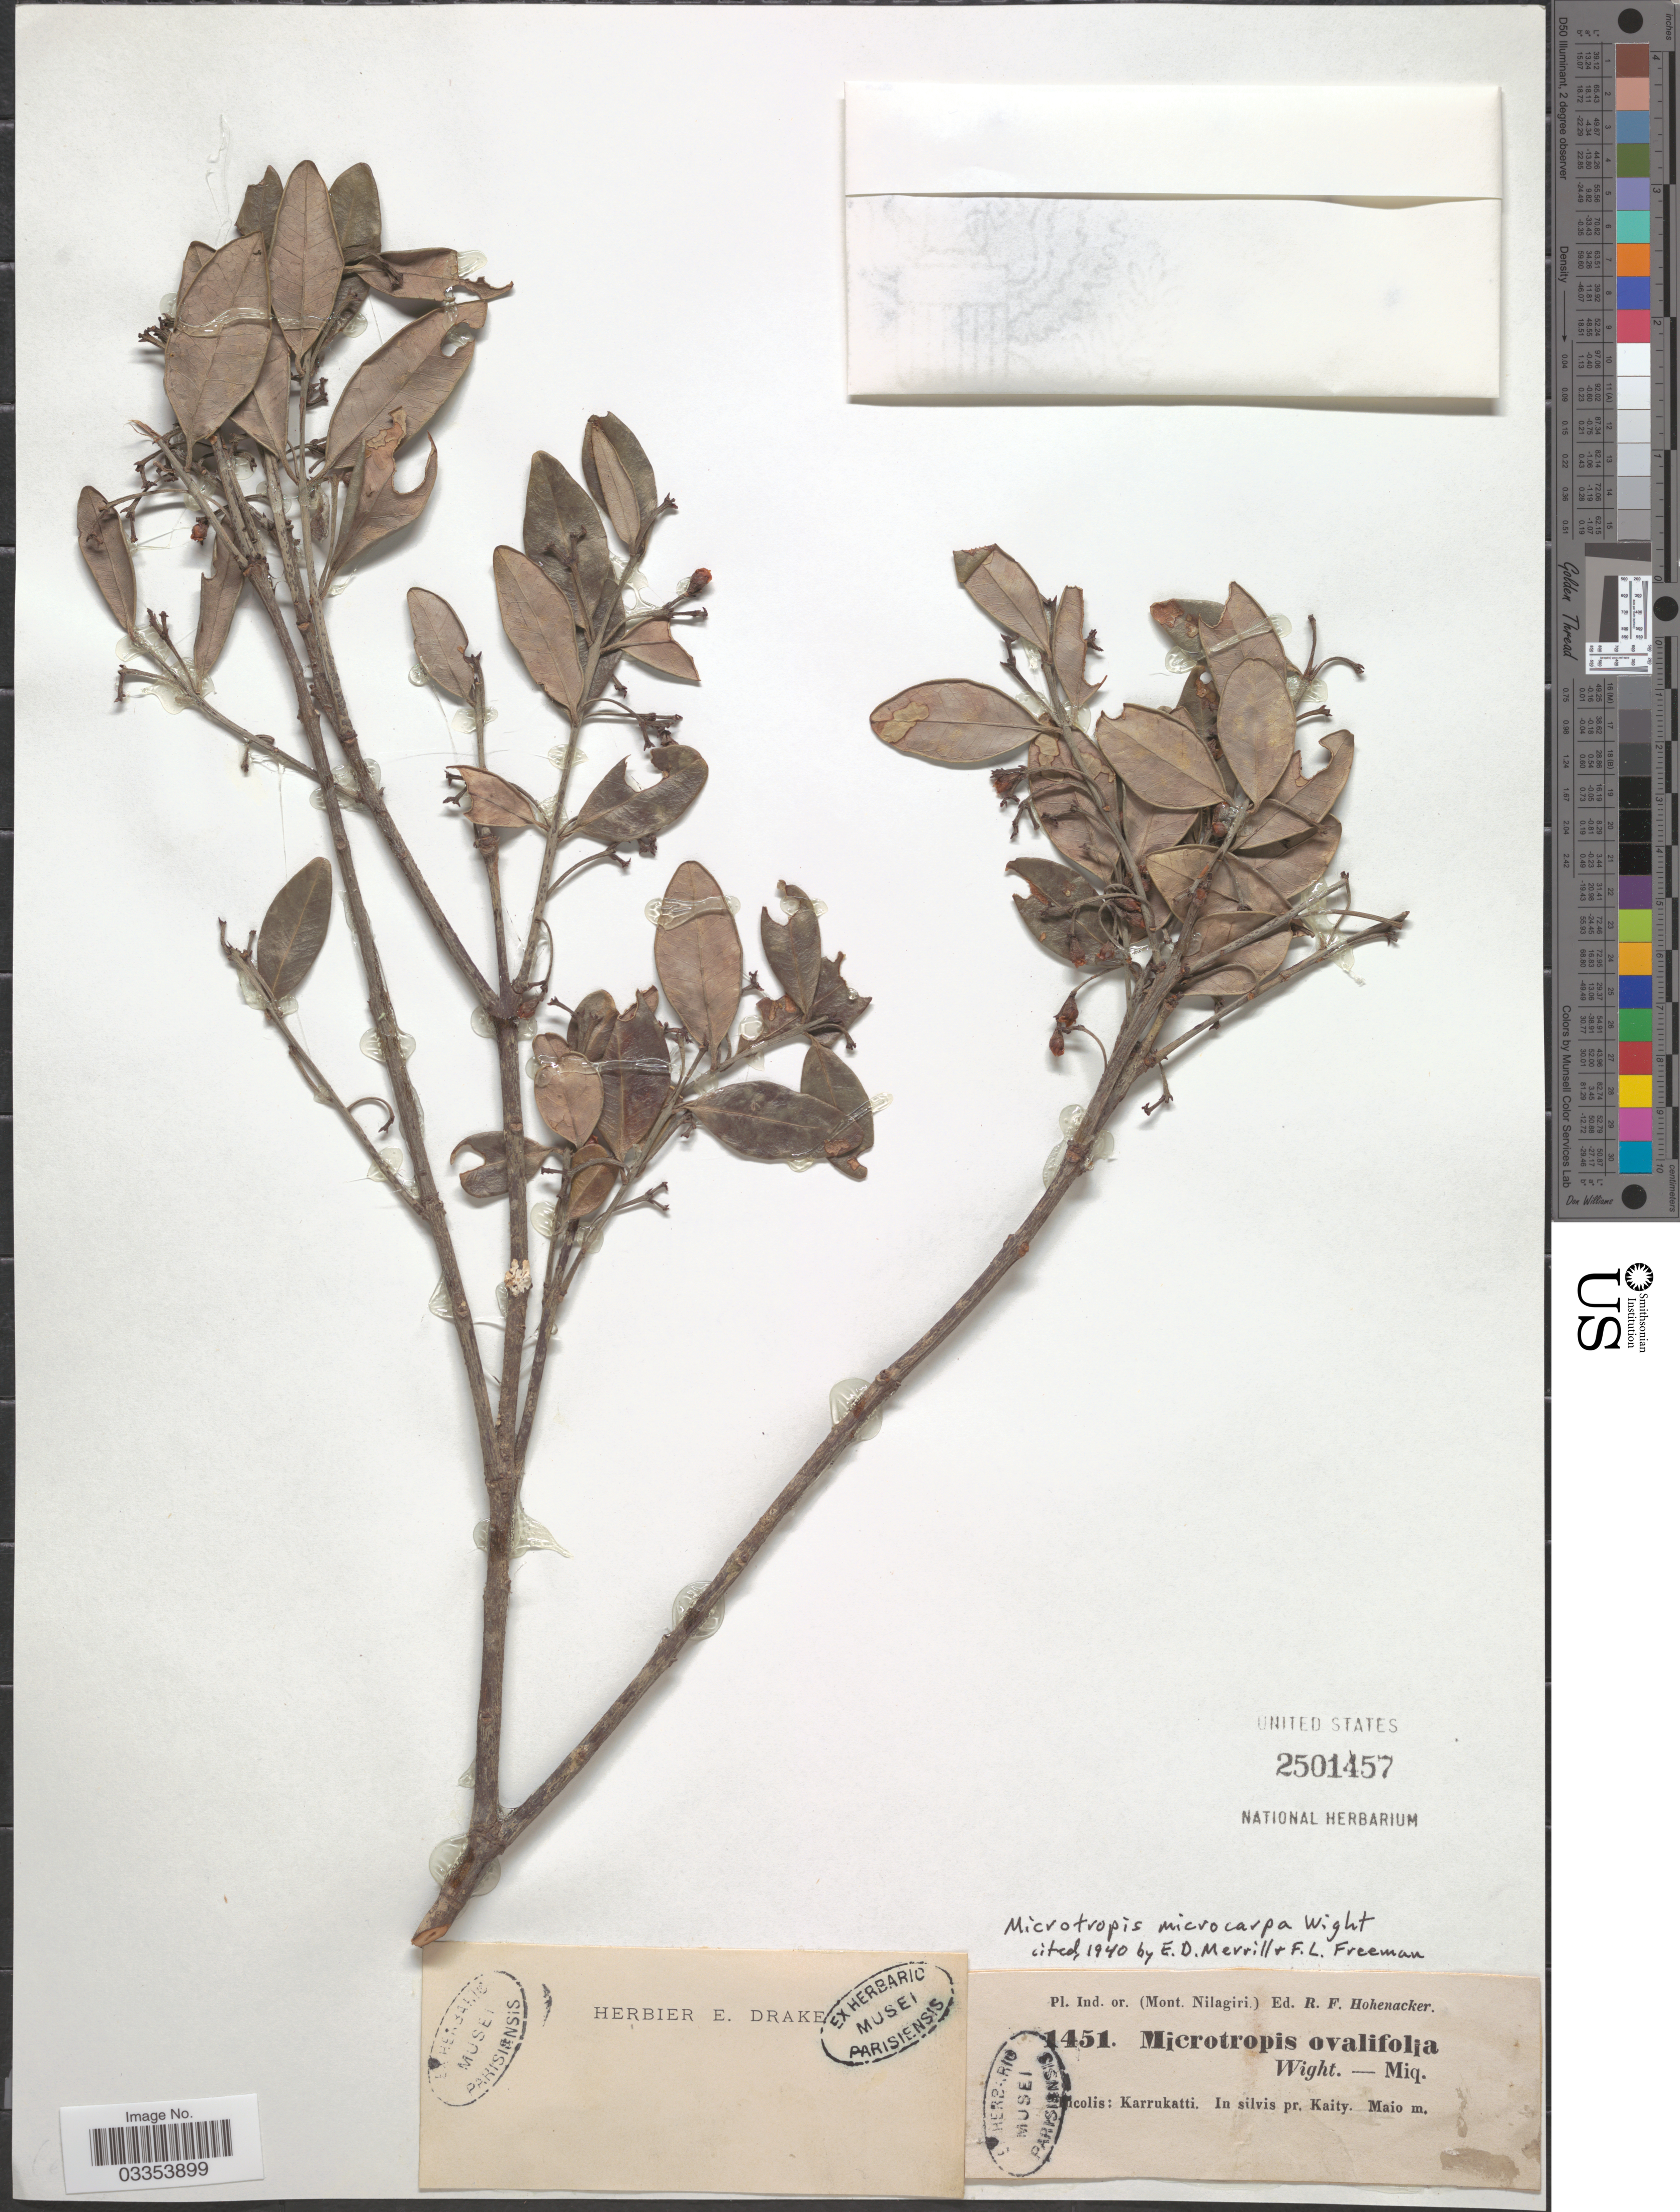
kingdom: Plantae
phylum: Tracheophyta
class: Magnoliopsida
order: Celastrales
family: Celastraceae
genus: Microtropis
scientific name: Microtropis microcarpa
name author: Wight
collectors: R. F. Hohenacker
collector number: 1451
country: India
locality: Pl. Ind. or. (Mont. Nilagiri). Incolis: Karrukatti. In silvis pr. Kaity.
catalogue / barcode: US 2501457